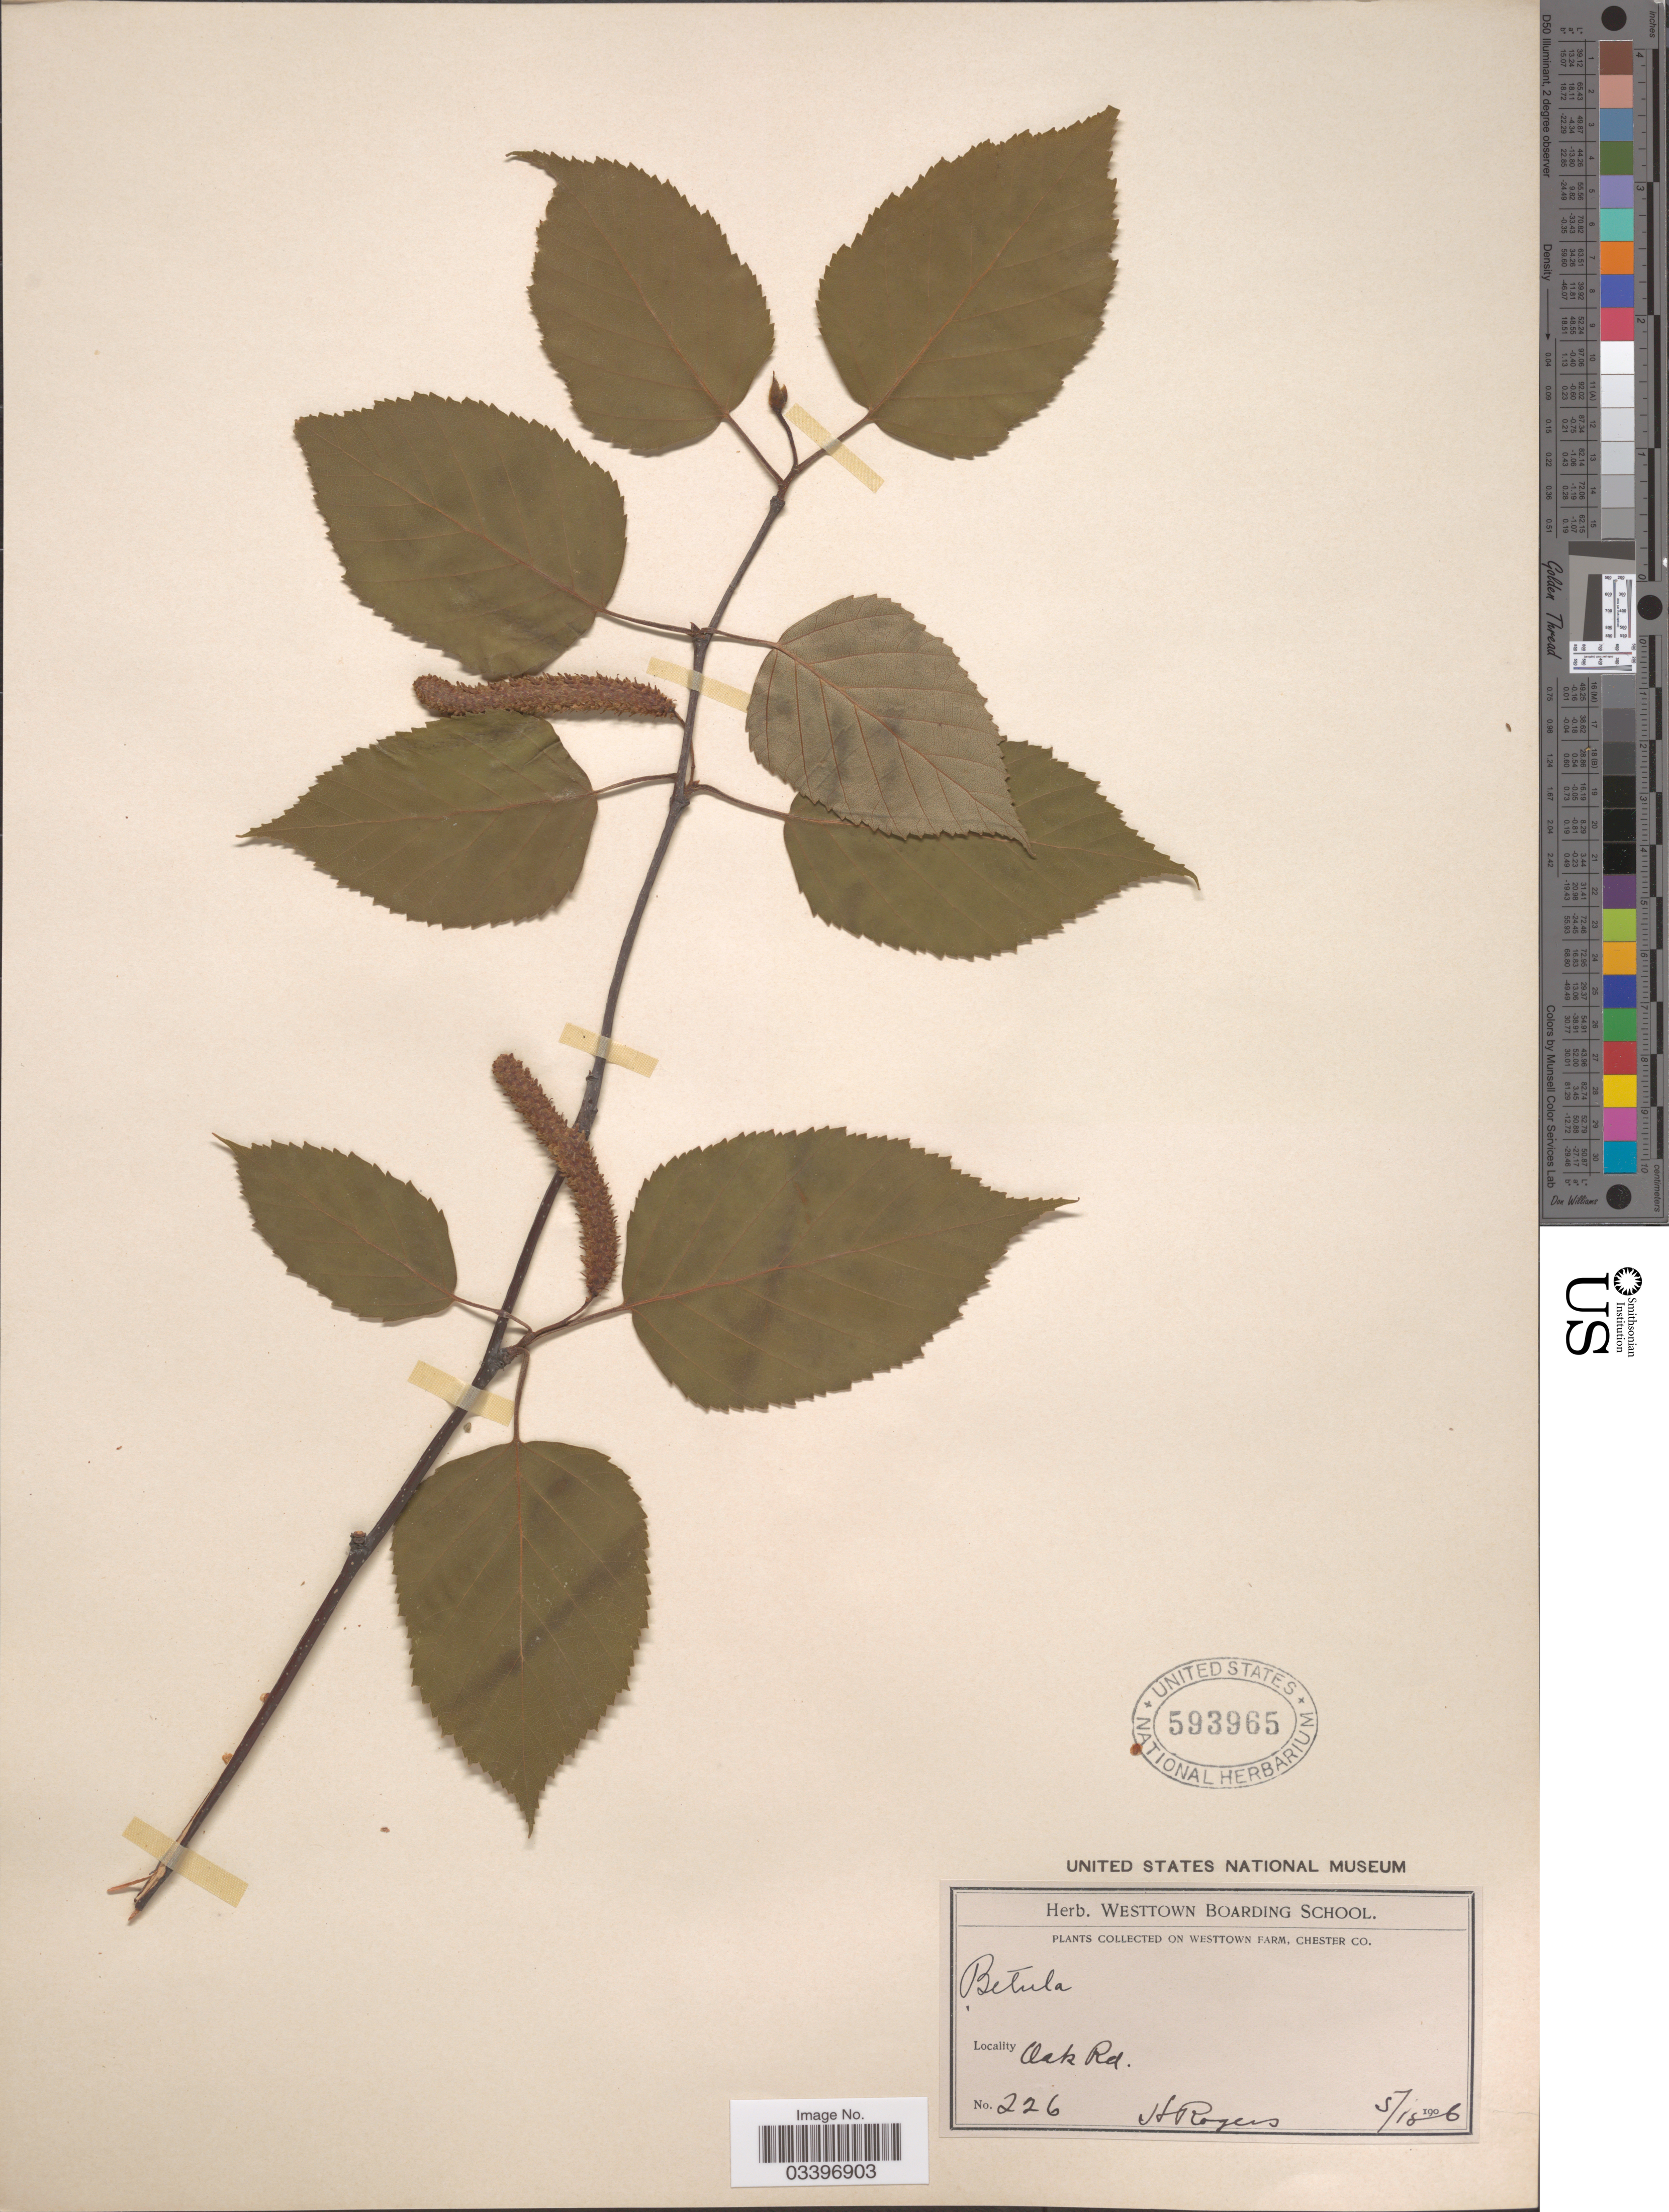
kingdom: Plantae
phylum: Tracheophyta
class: Magnoliopsida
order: Fagales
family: Betulaceae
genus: Betula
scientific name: Betula sp.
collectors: H. J. Rogers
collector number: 226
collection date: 1906-05-18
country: United States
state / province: Pennsylvania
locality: Westtown Farm, Chester Co. Oak Rd.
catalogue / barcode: US 593965